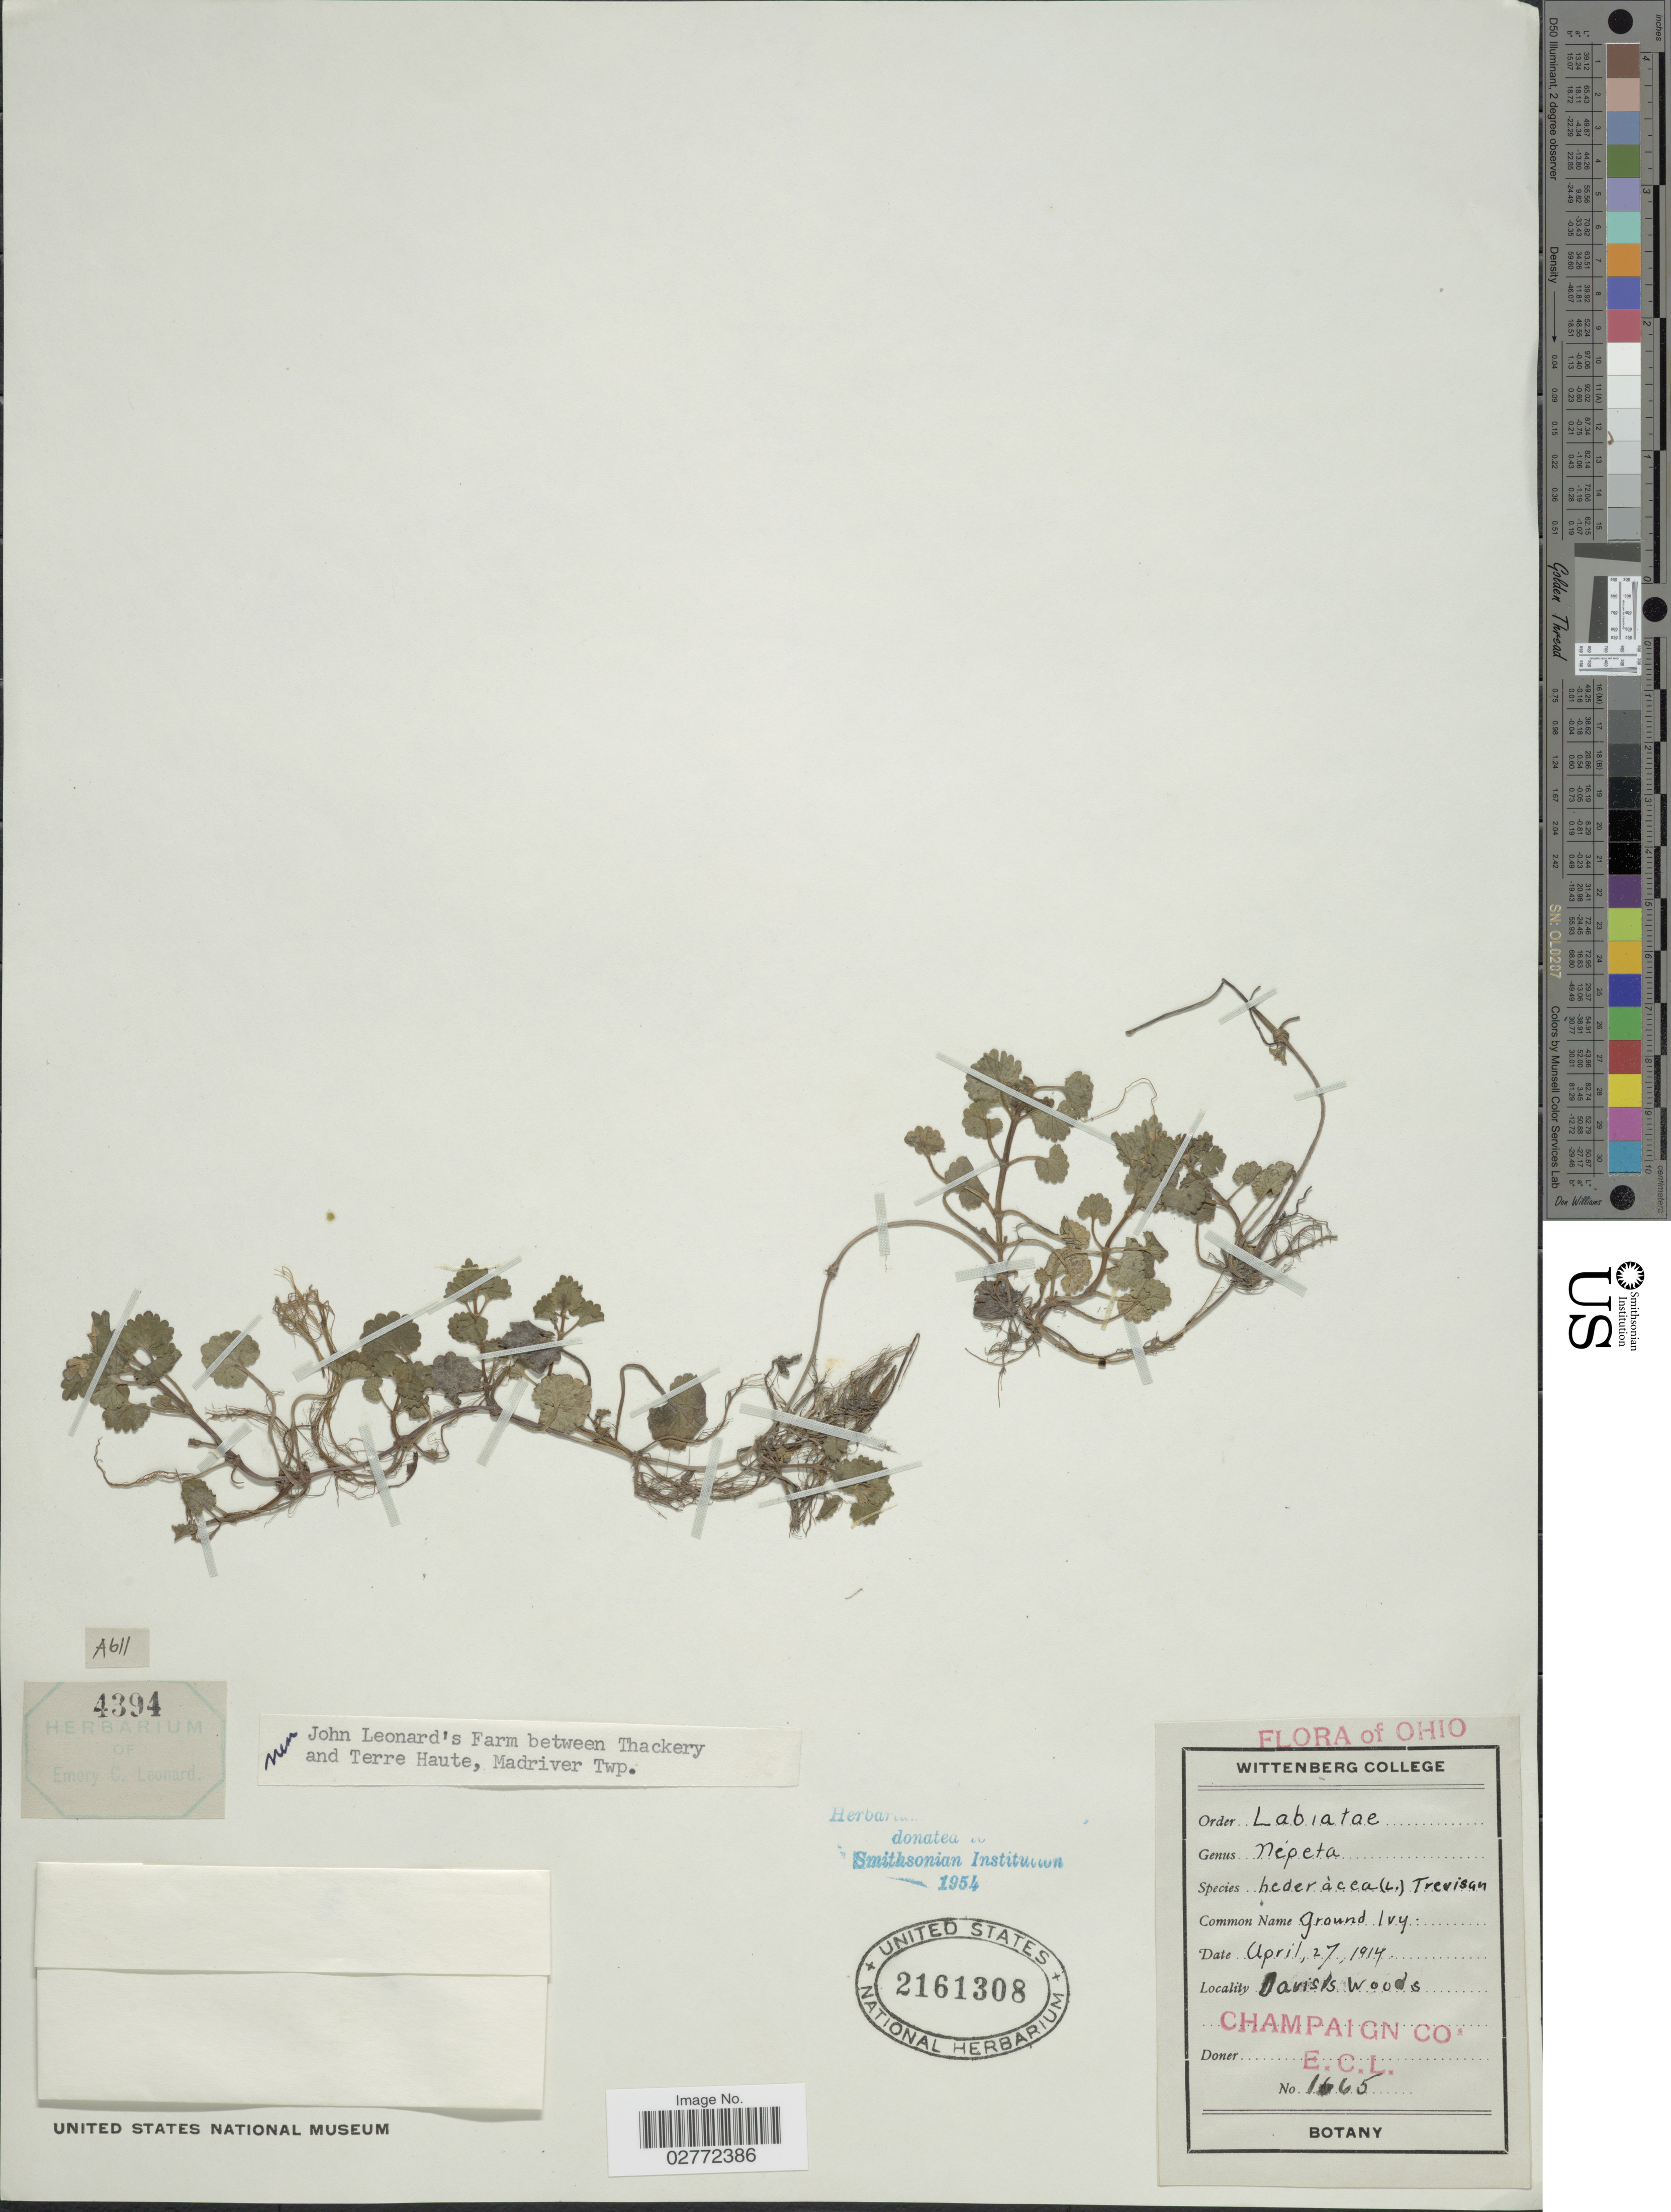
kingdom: Plantae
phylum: Tracheophyta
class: Magnoliopsida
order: Lamiales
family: Lamiaceae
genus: Glechoma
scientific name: Glechoma hederacea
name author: L.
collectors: E. C. Leonard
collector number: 1665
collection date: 1914-04-27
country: United States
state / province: Ohio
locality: Near John Leonard's Farm between Thackery and Terre Haute, Madriver Twp. Davis's woods. Champaign Co.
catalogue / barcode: US 2161308